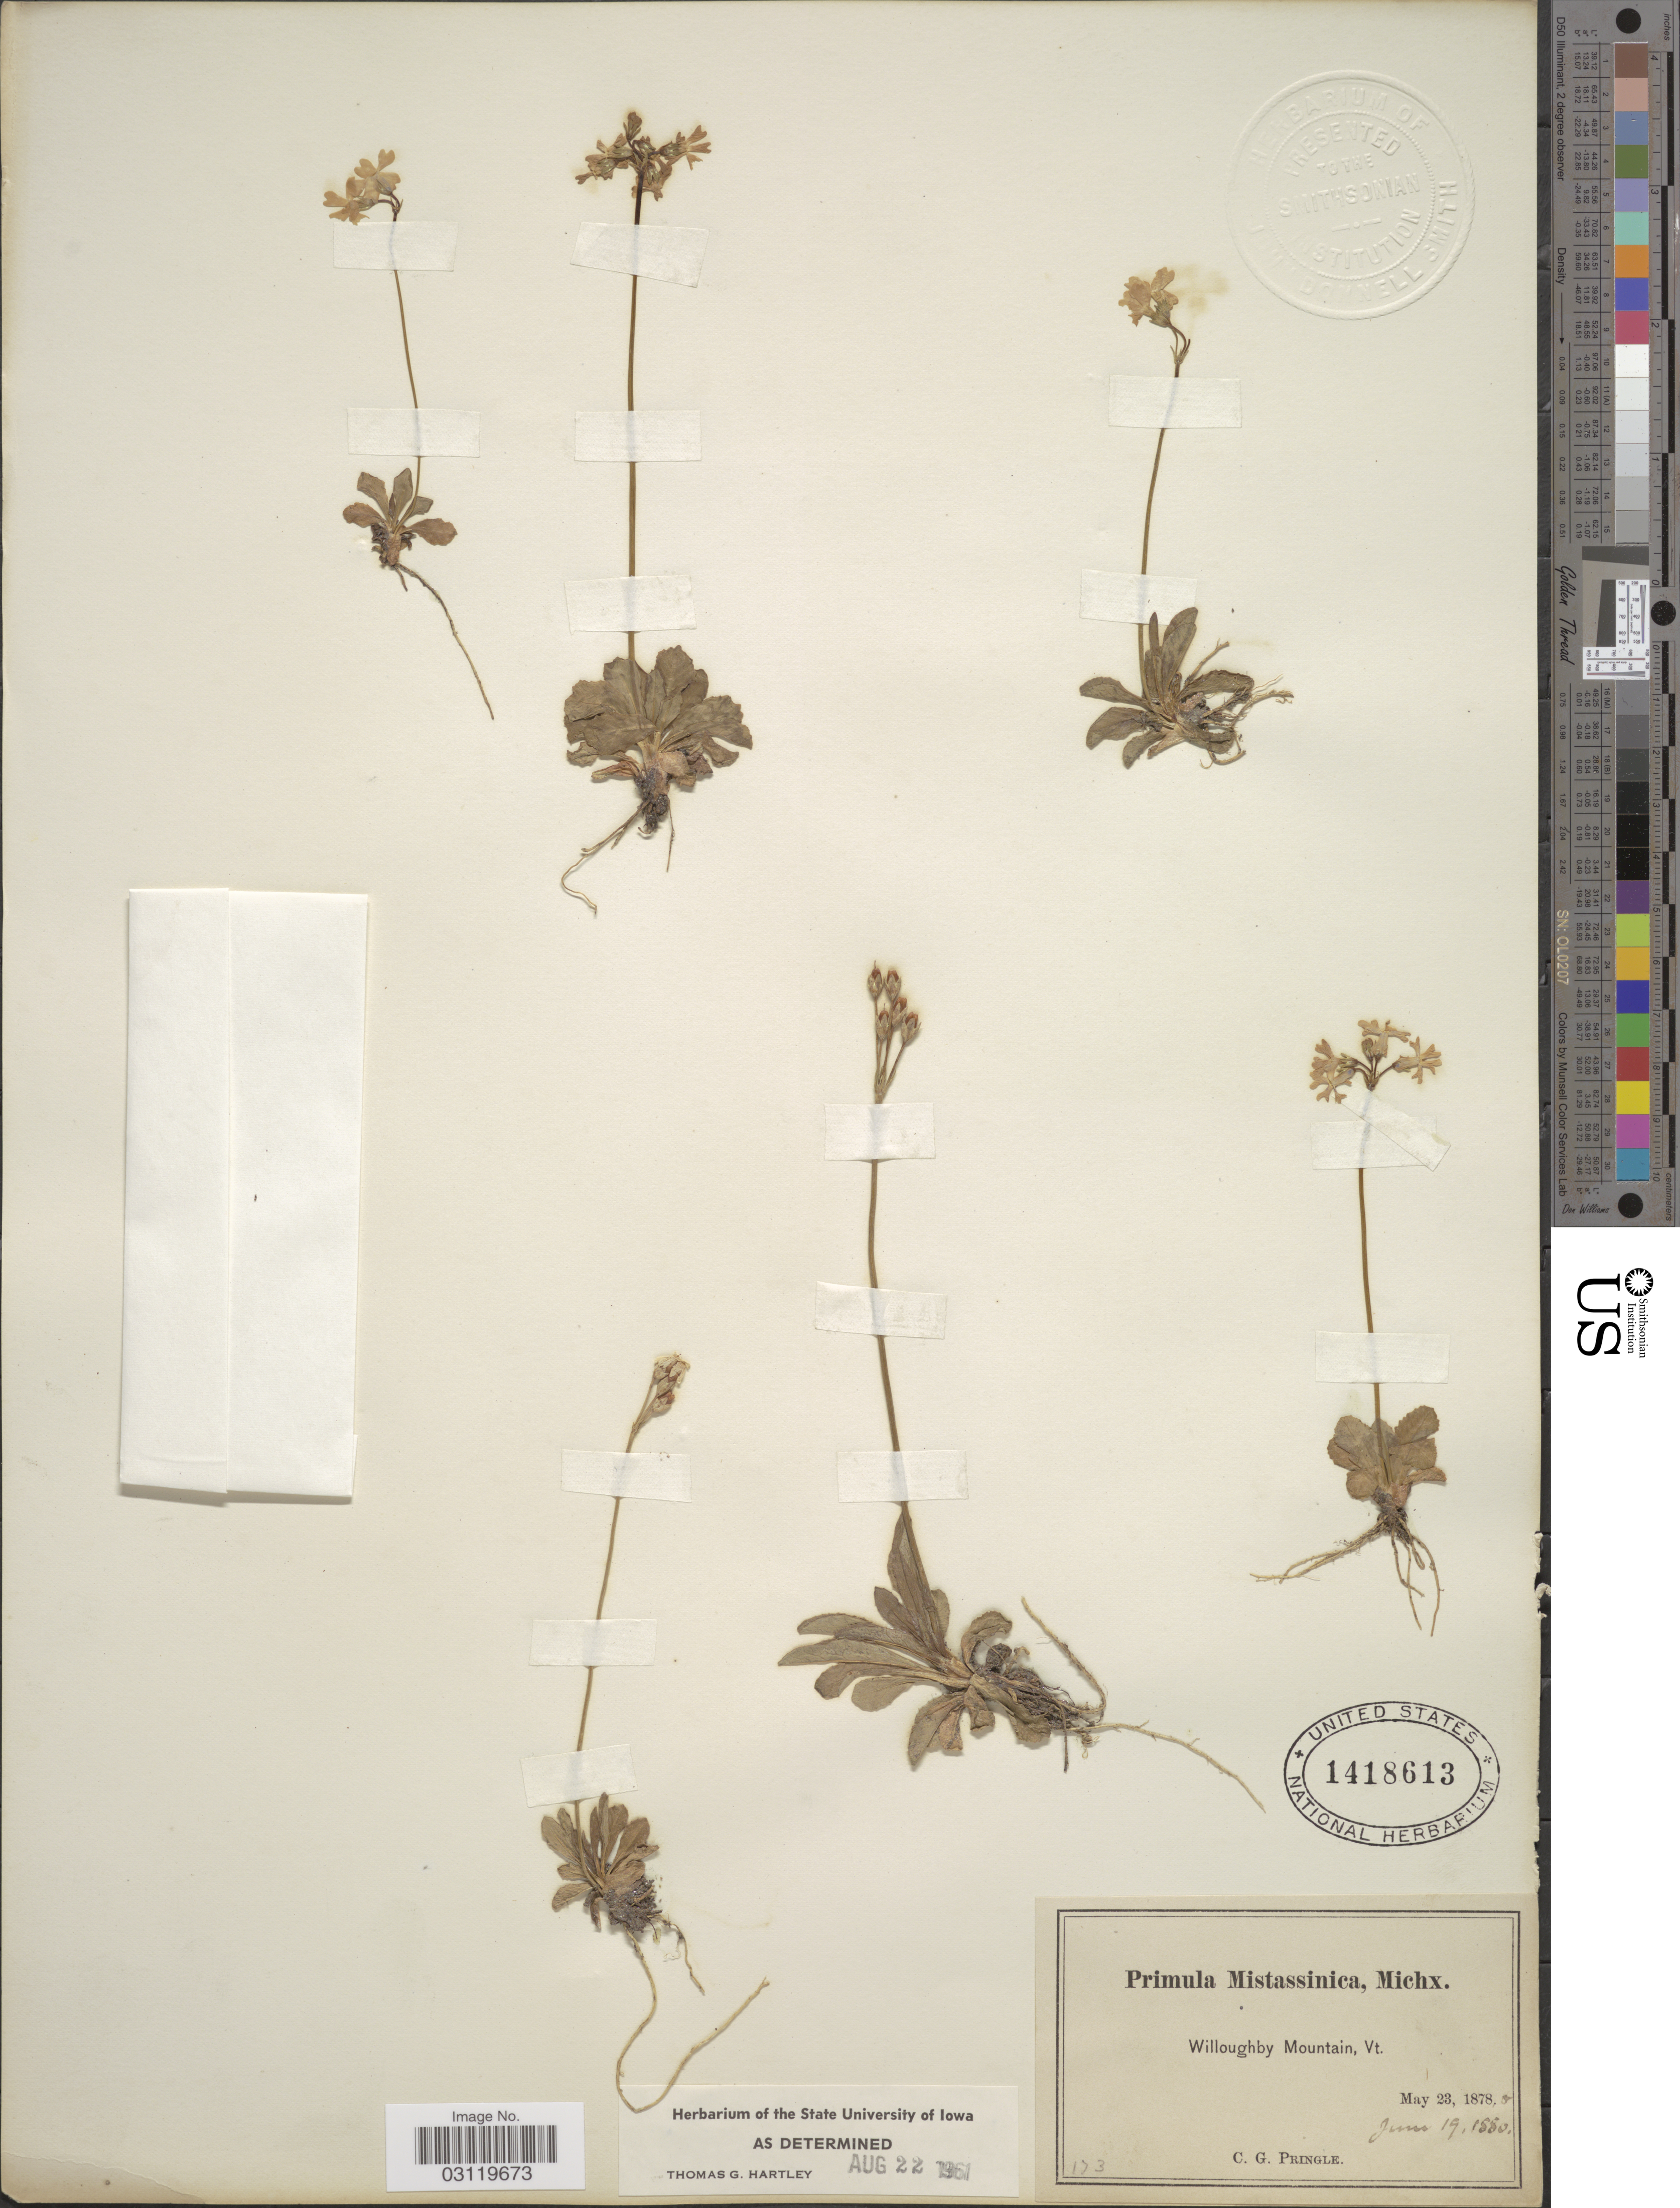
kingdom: Plantae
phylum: Tracheophyta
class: Magnoliopsida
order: Ericales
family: Primulaceae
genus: Primula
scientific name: Primula mistassinica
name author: Michx.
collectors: C. G. Pringle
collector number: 173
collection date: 1880-06-19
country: United States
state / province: Vermont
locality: Willoughby Mountain.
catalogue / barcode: US 1418613